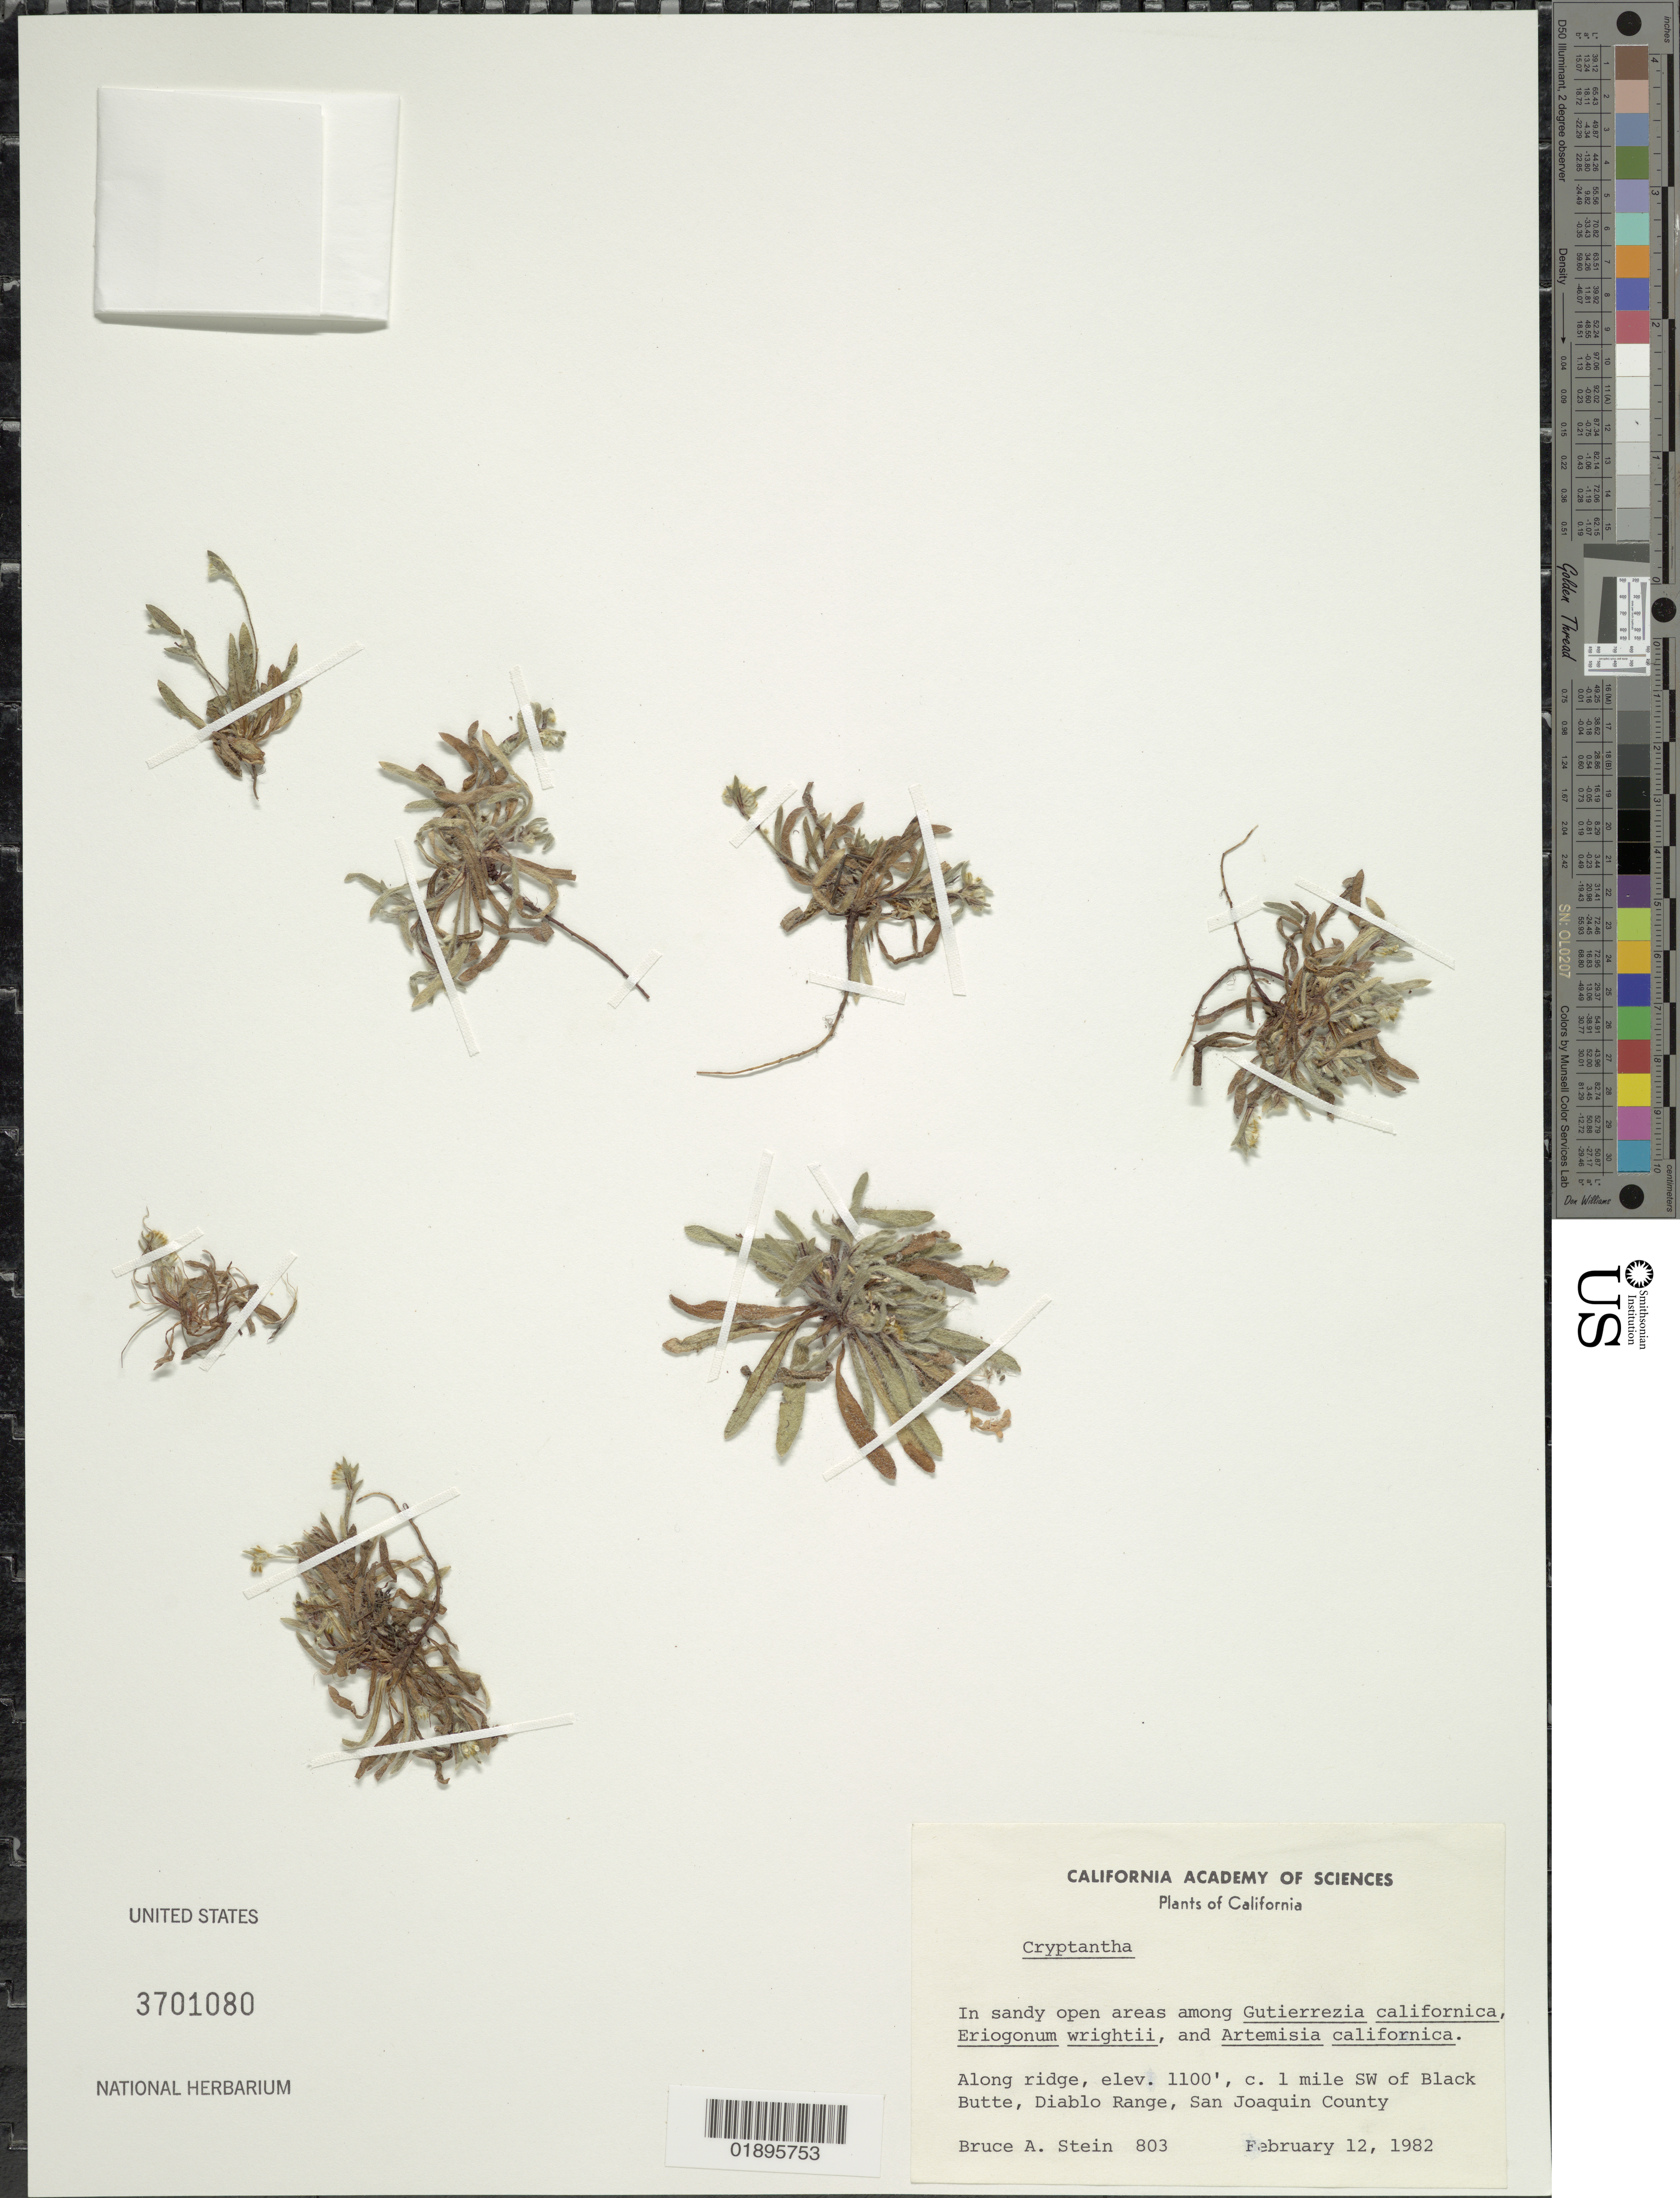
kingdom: Plantae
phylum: Tracheophyta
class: Magnoliopsida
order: Boraginales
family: Boraginaceae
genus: Cryptantha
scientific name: Cryptantha sp.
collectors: B. A. Stein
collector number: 803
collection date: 1982-02-12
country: United States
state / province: California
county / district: San Joaquin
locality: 1 mile SW of Black Butte near Corral Hollow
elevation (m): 335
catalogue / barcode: US 3701080